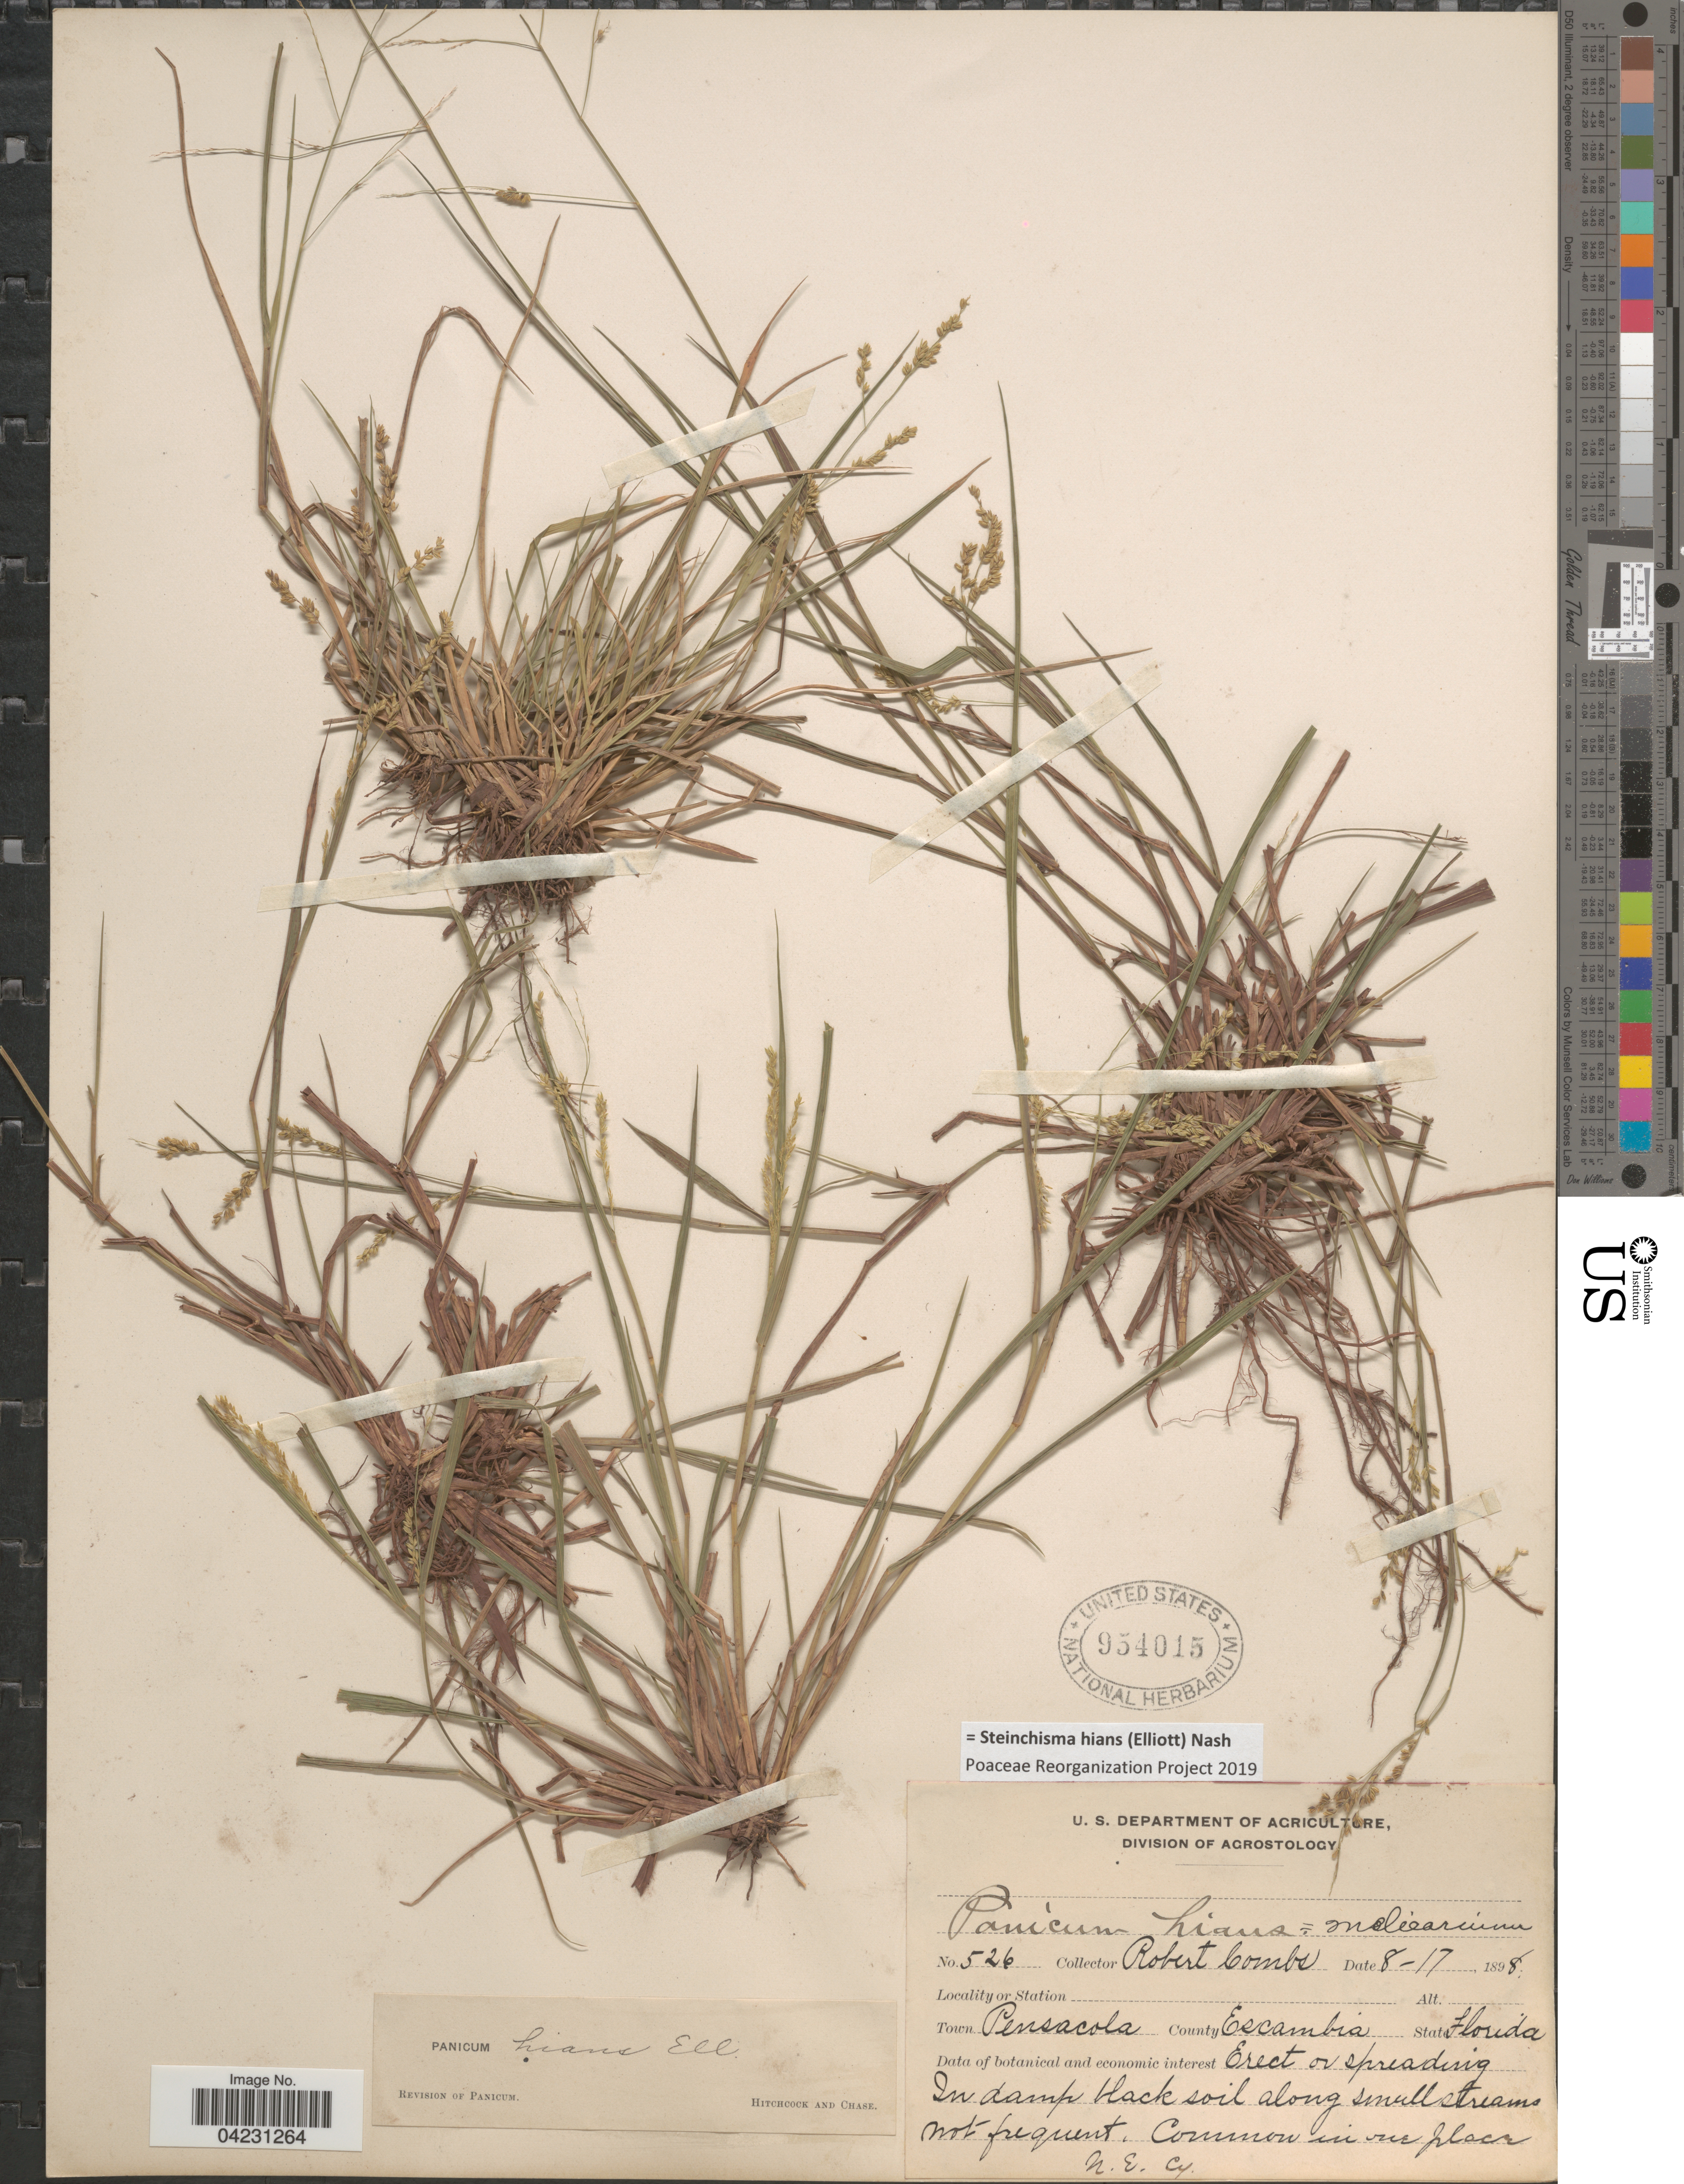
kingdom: Plantae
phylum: Tracheophyta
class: Liliopsida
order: Poales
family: Poaceae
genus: Steinchisma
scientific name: Steinchisma hians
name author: (Elliott) Nash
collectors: R. Combs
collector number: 526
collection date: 1898-08-17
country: United States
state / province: Florida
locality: Town Pensacola. County Escambia. In damp black soil along small streams.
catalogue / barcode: US 954015